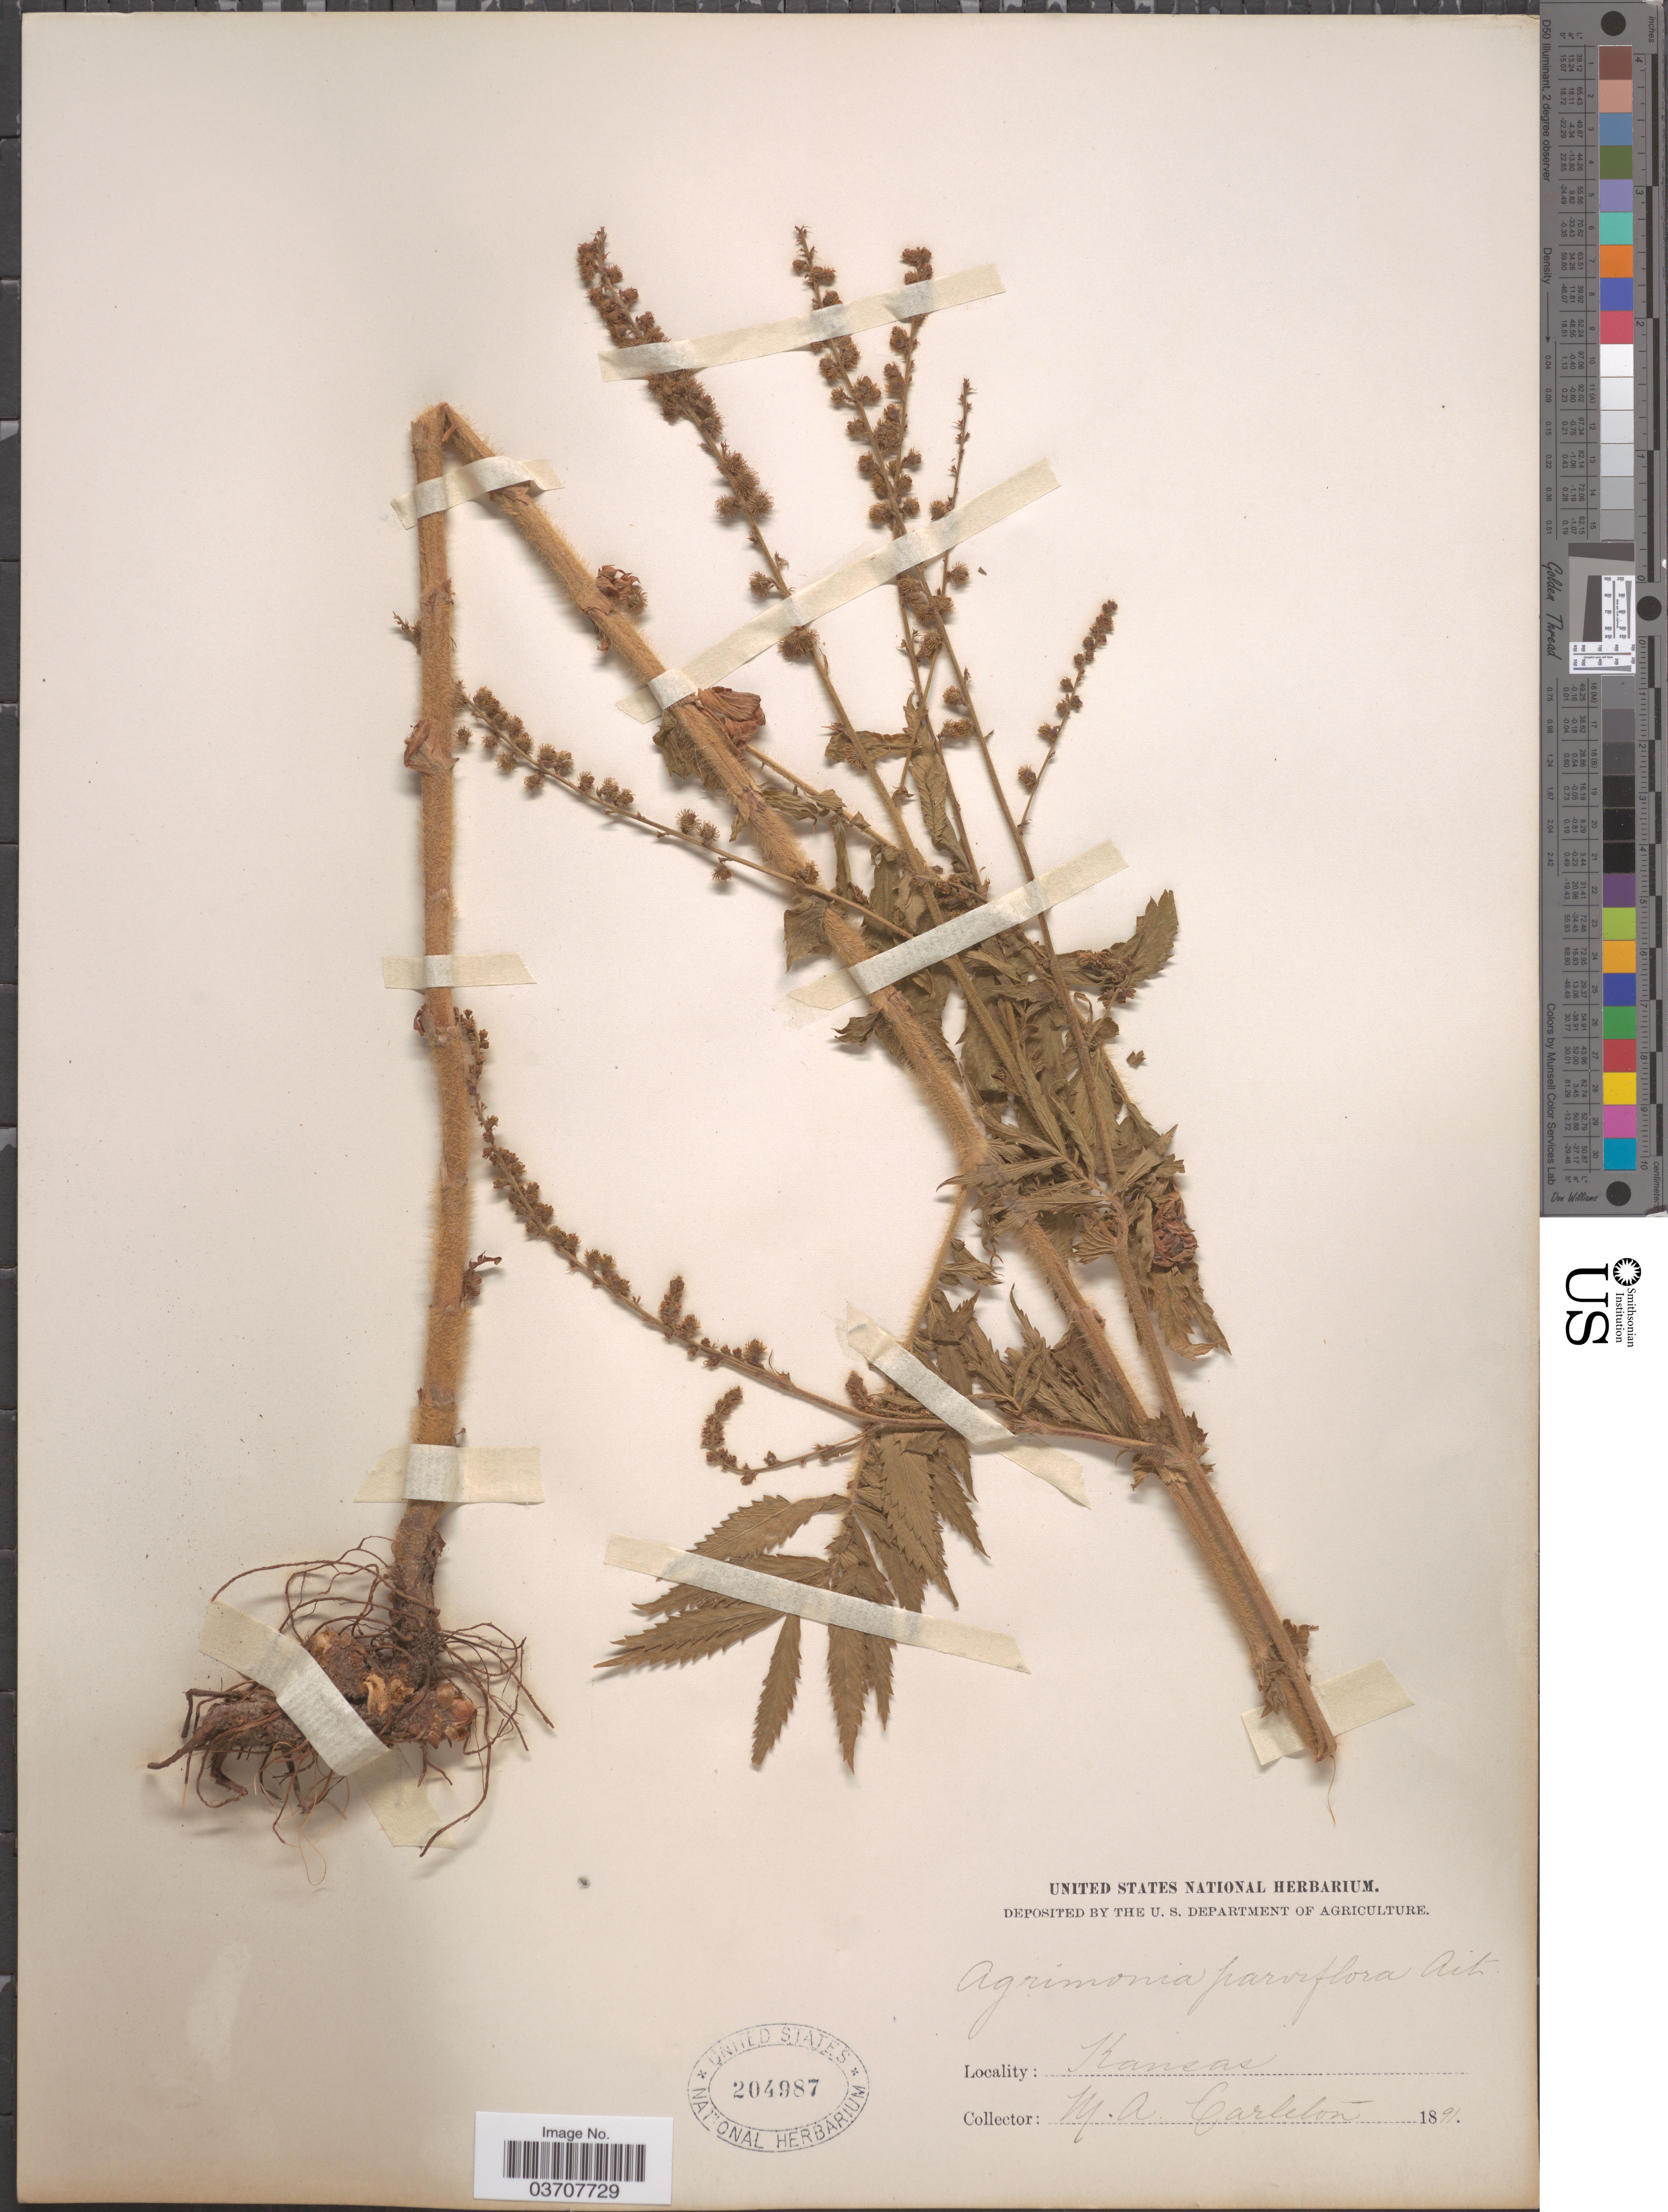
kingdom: Plantae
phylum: Tracheophyta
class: Magnoliopsida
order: Rosales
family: Rosaceae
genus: Agrimonia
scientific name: Agrimonia parviflora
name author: Aiton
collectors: M. A. Carleton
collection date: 1891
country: United States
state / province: Kansas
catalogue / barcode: US 204987